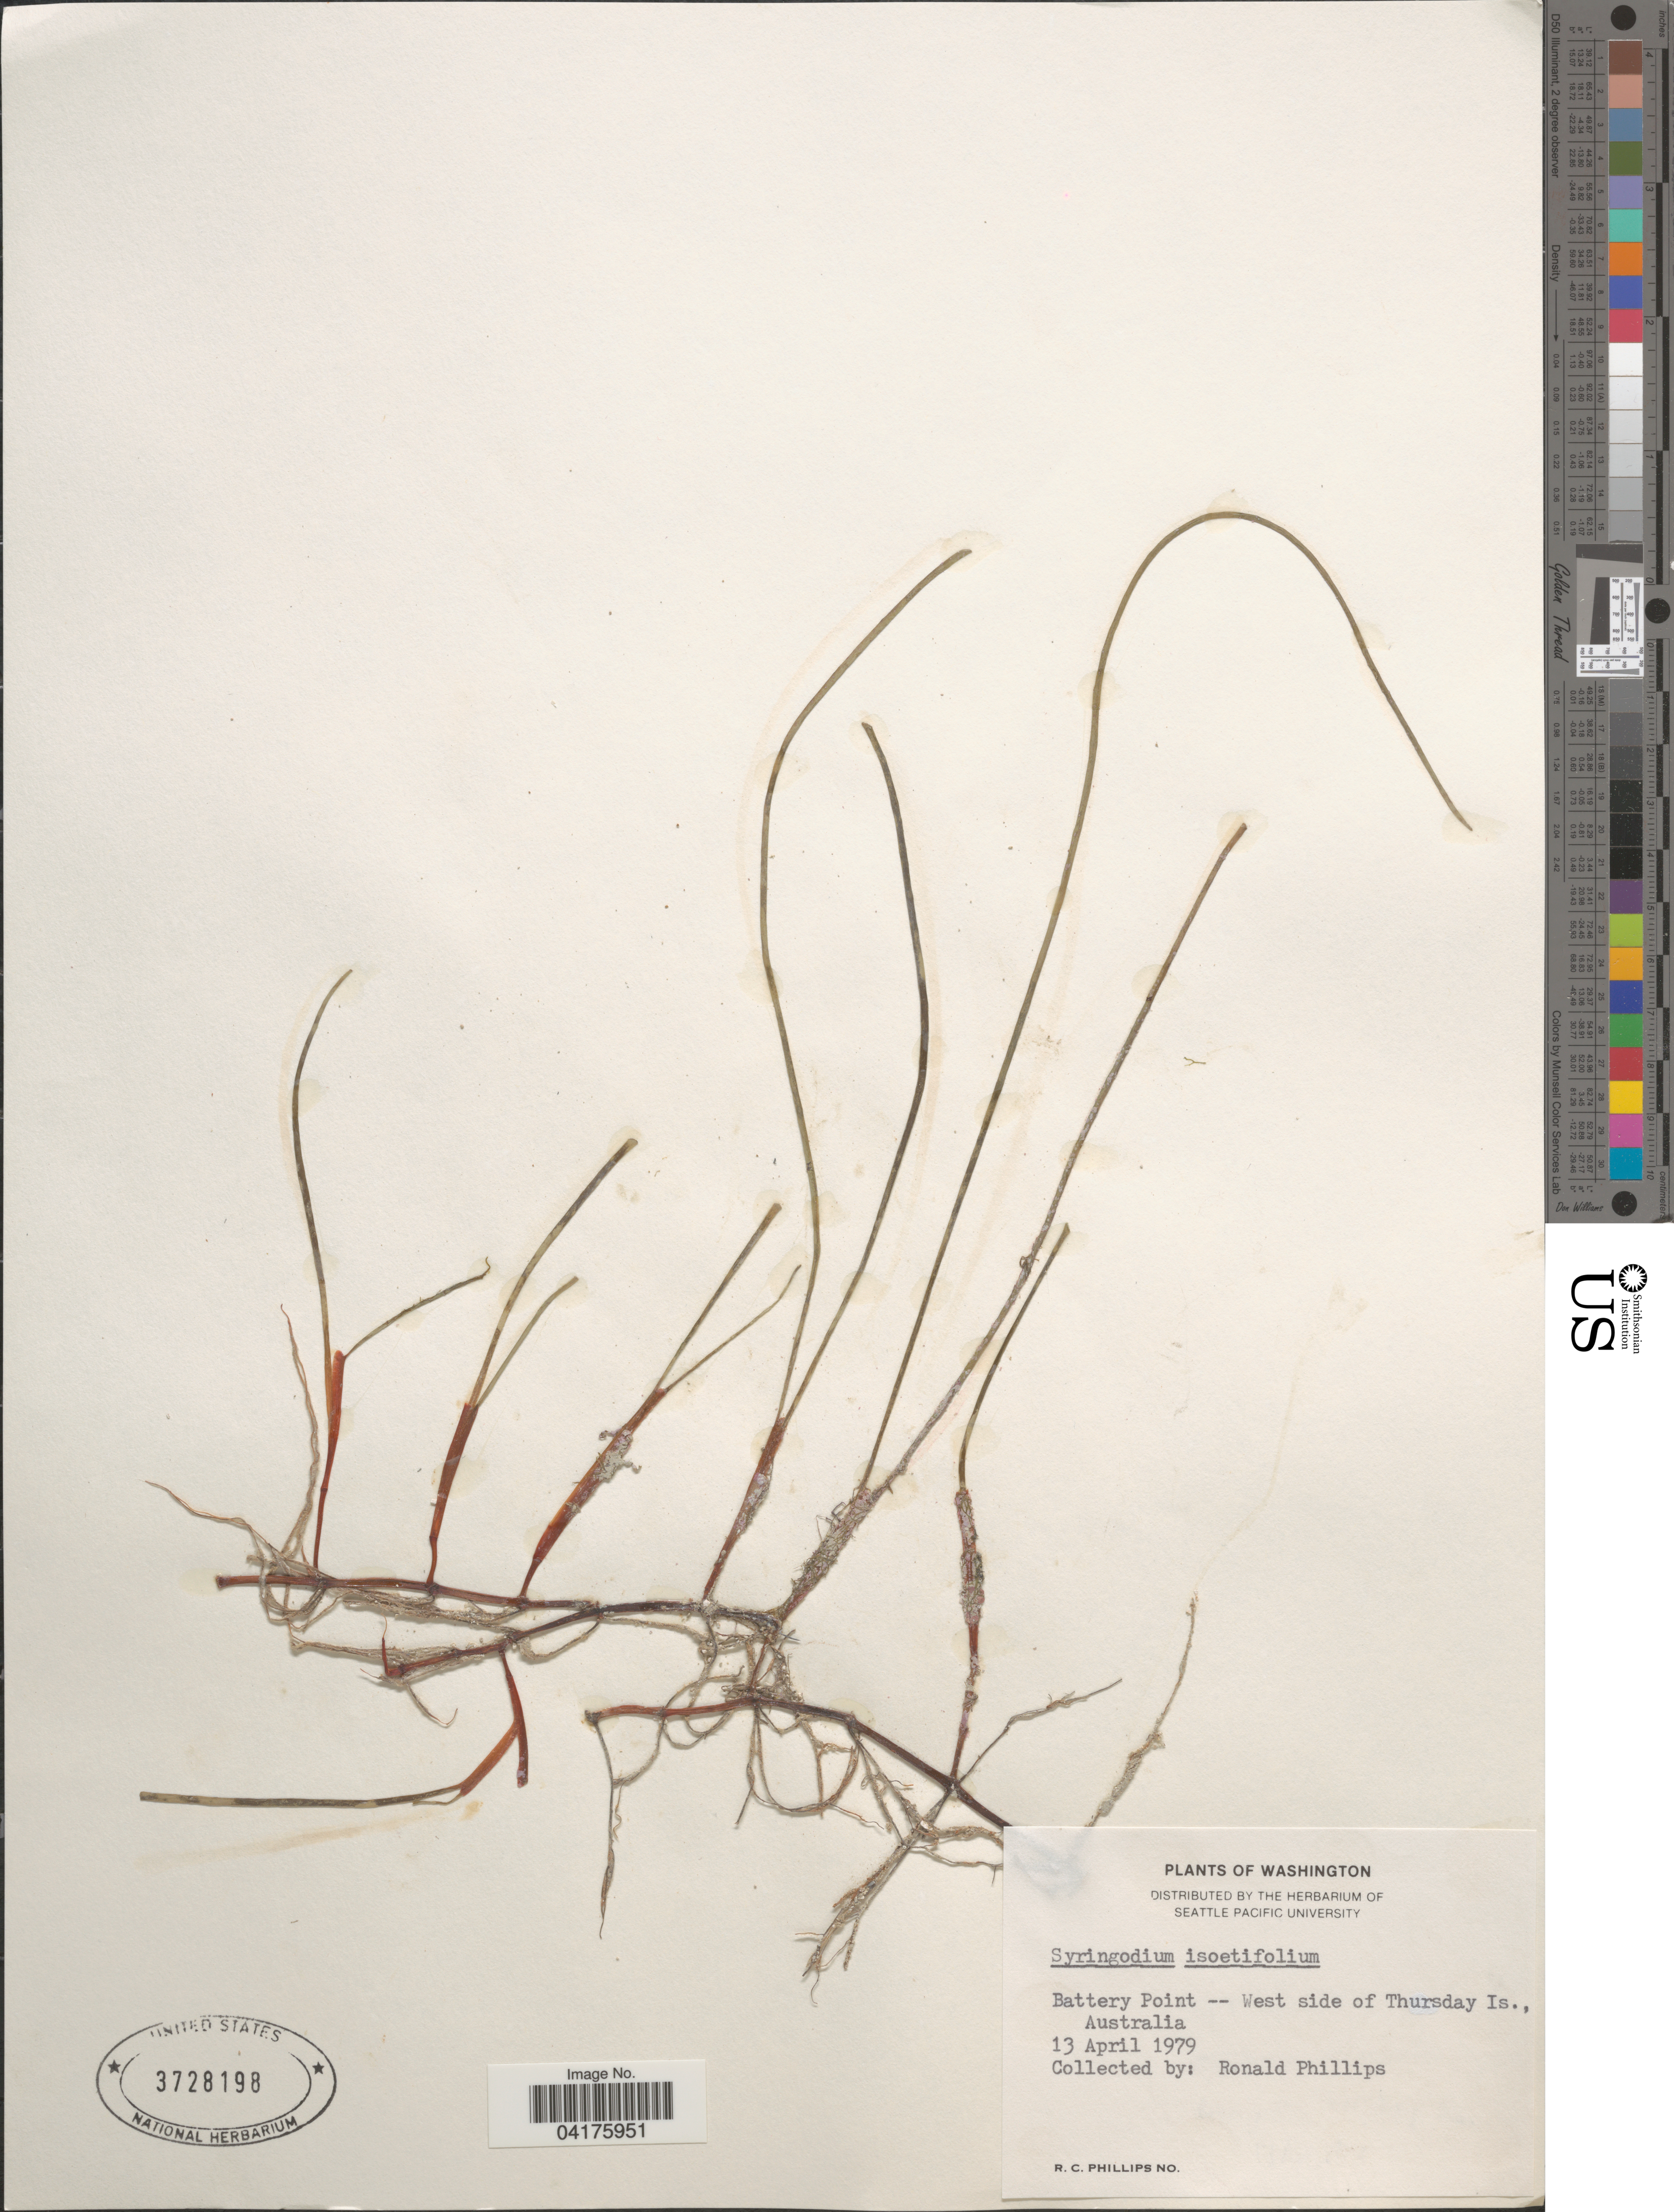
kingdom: Plantae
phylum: Tracheophyta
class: Liliopsida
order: Alismatales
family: Cymodoceaceae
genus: Syringodium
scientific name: Syringodium isoetifolium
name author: (Asch.) Dandy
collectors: R. C. Phillips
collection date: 1979-04-13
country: Australia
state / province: Queensland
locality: Battery Point -- West side of Thursday Is.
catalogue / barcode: US 3728198